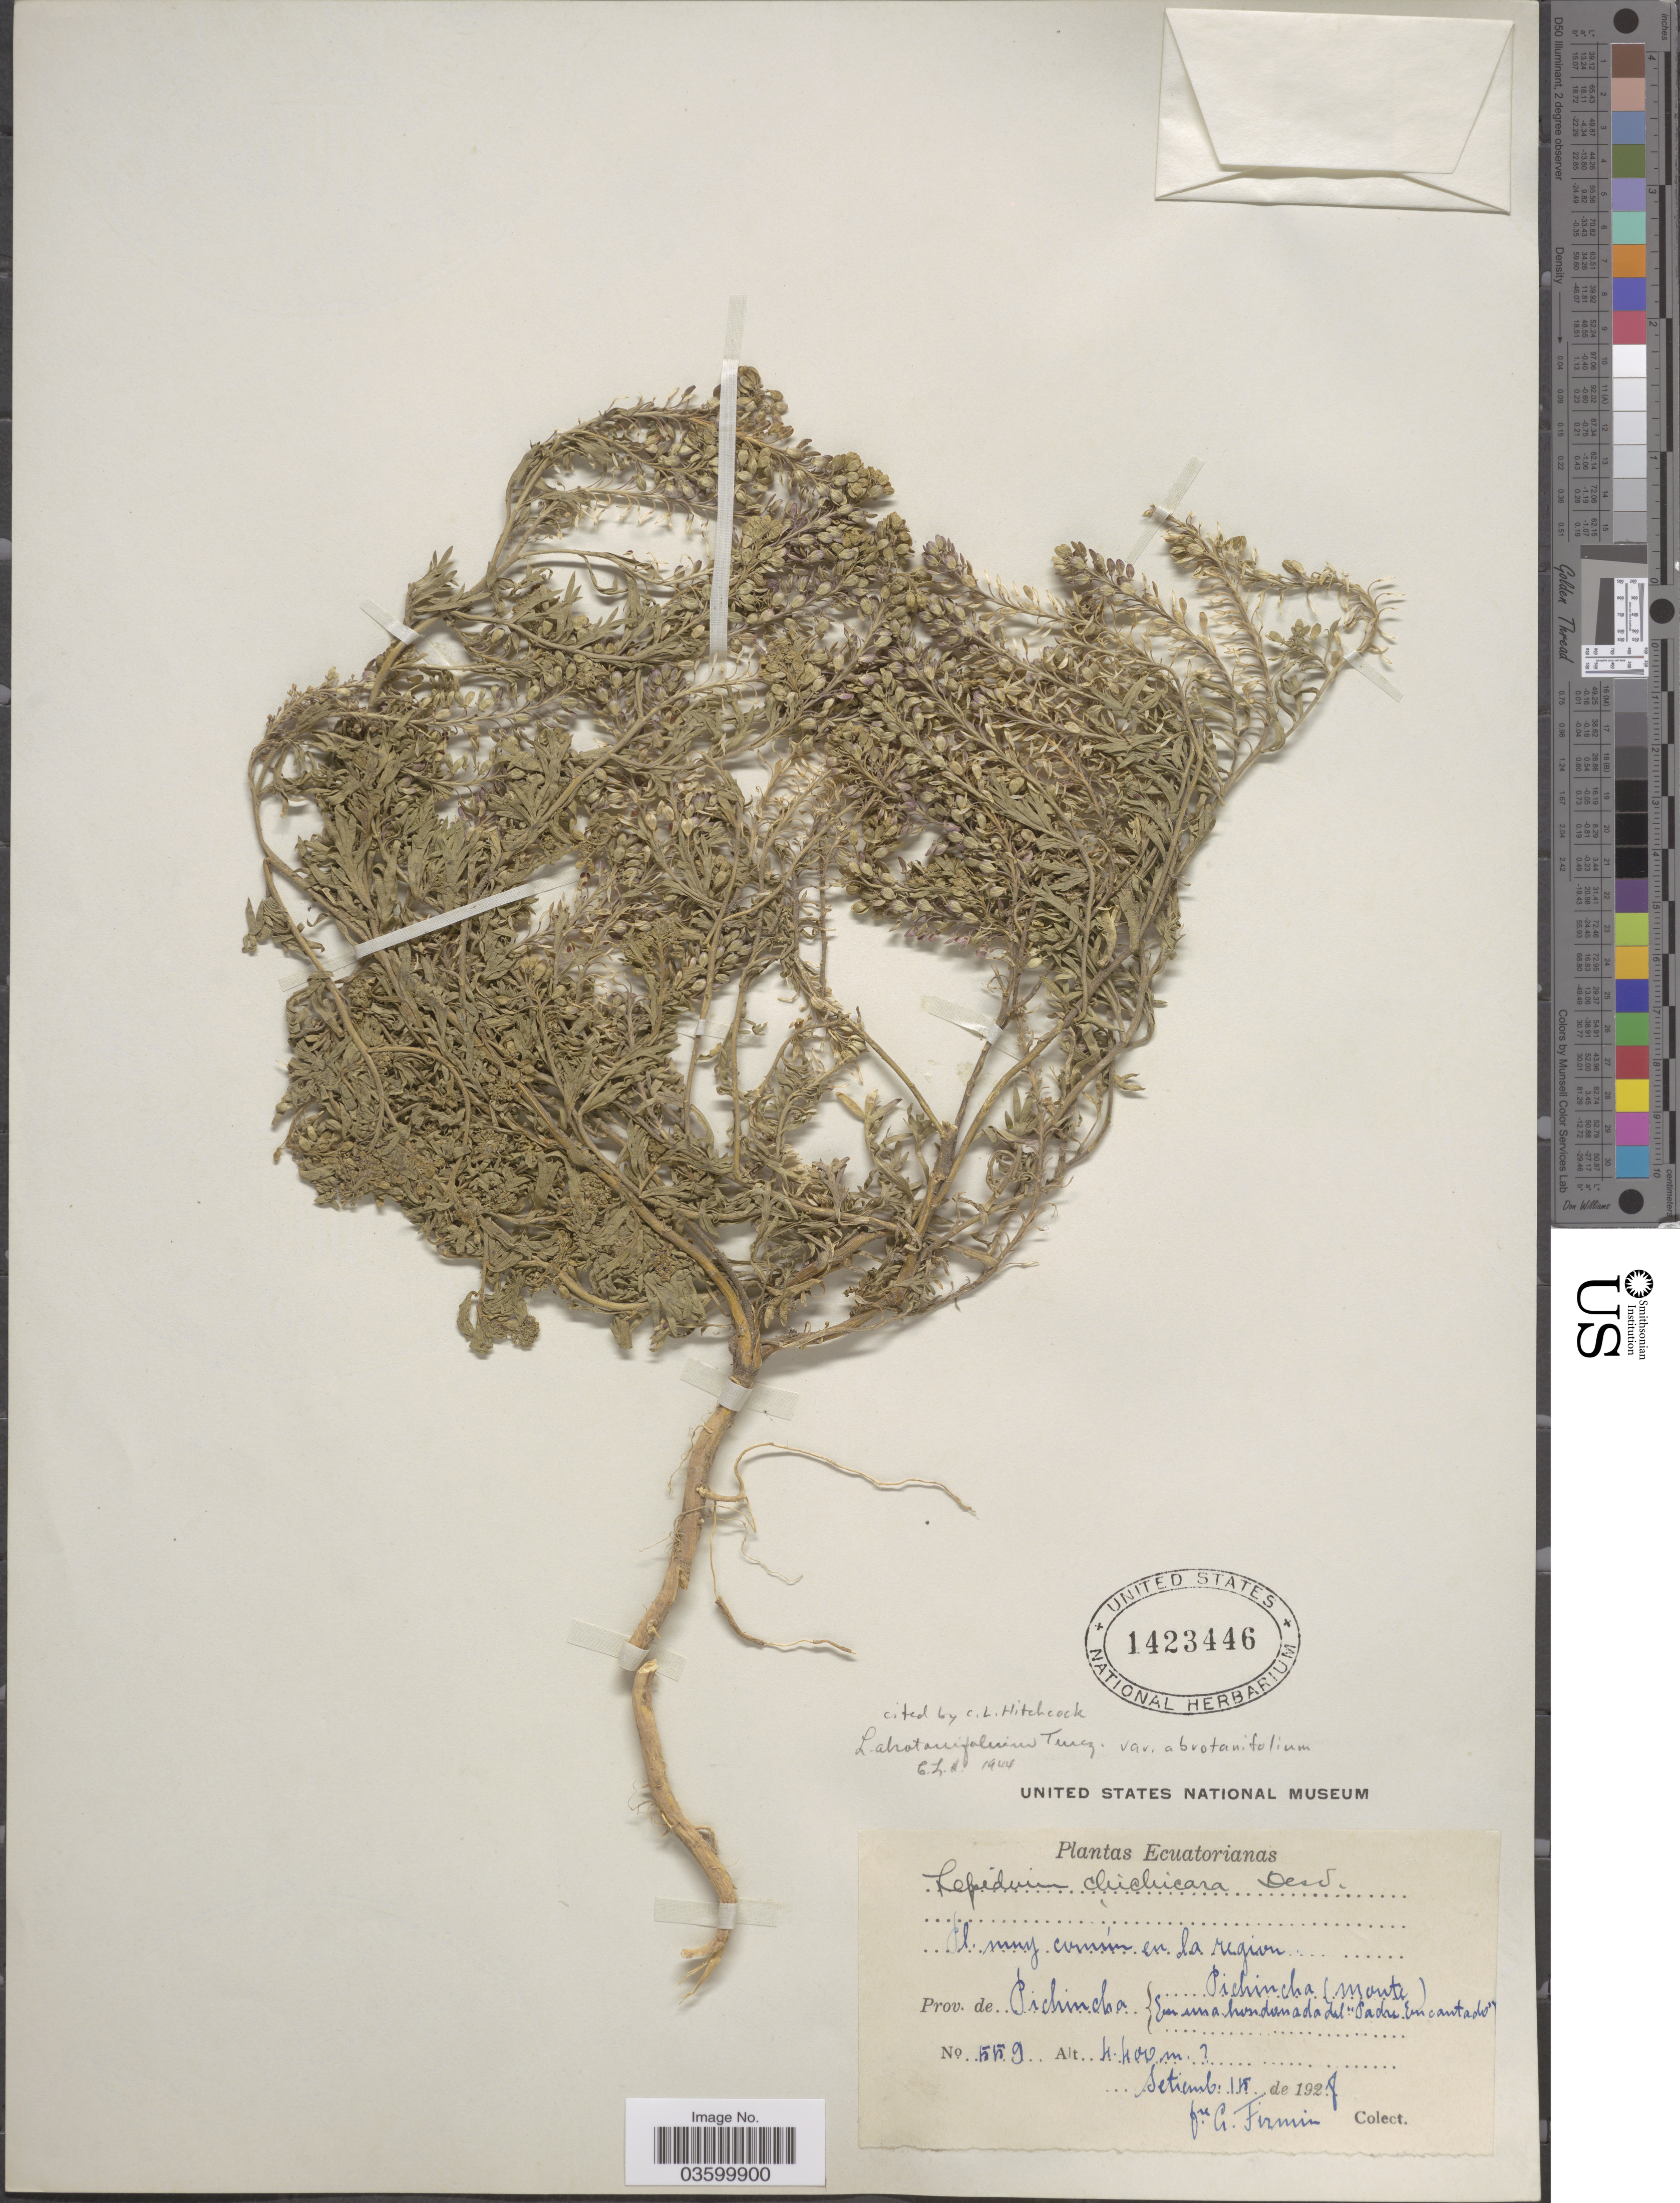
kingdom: Plantae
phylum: Tracheophyta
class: Magnoliopsida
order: Brassicales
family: Brassicaceae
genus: Lepidium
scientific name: Lepidium abrotanifolium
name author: Turcz.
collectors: F. Firmin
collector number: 559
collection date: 1928-09-15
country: Ecuador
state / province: Pichincha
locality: Pichincha (Monte). En una hondonada del "Padre. En cantado".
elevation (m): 4400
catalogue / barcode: US 1423446